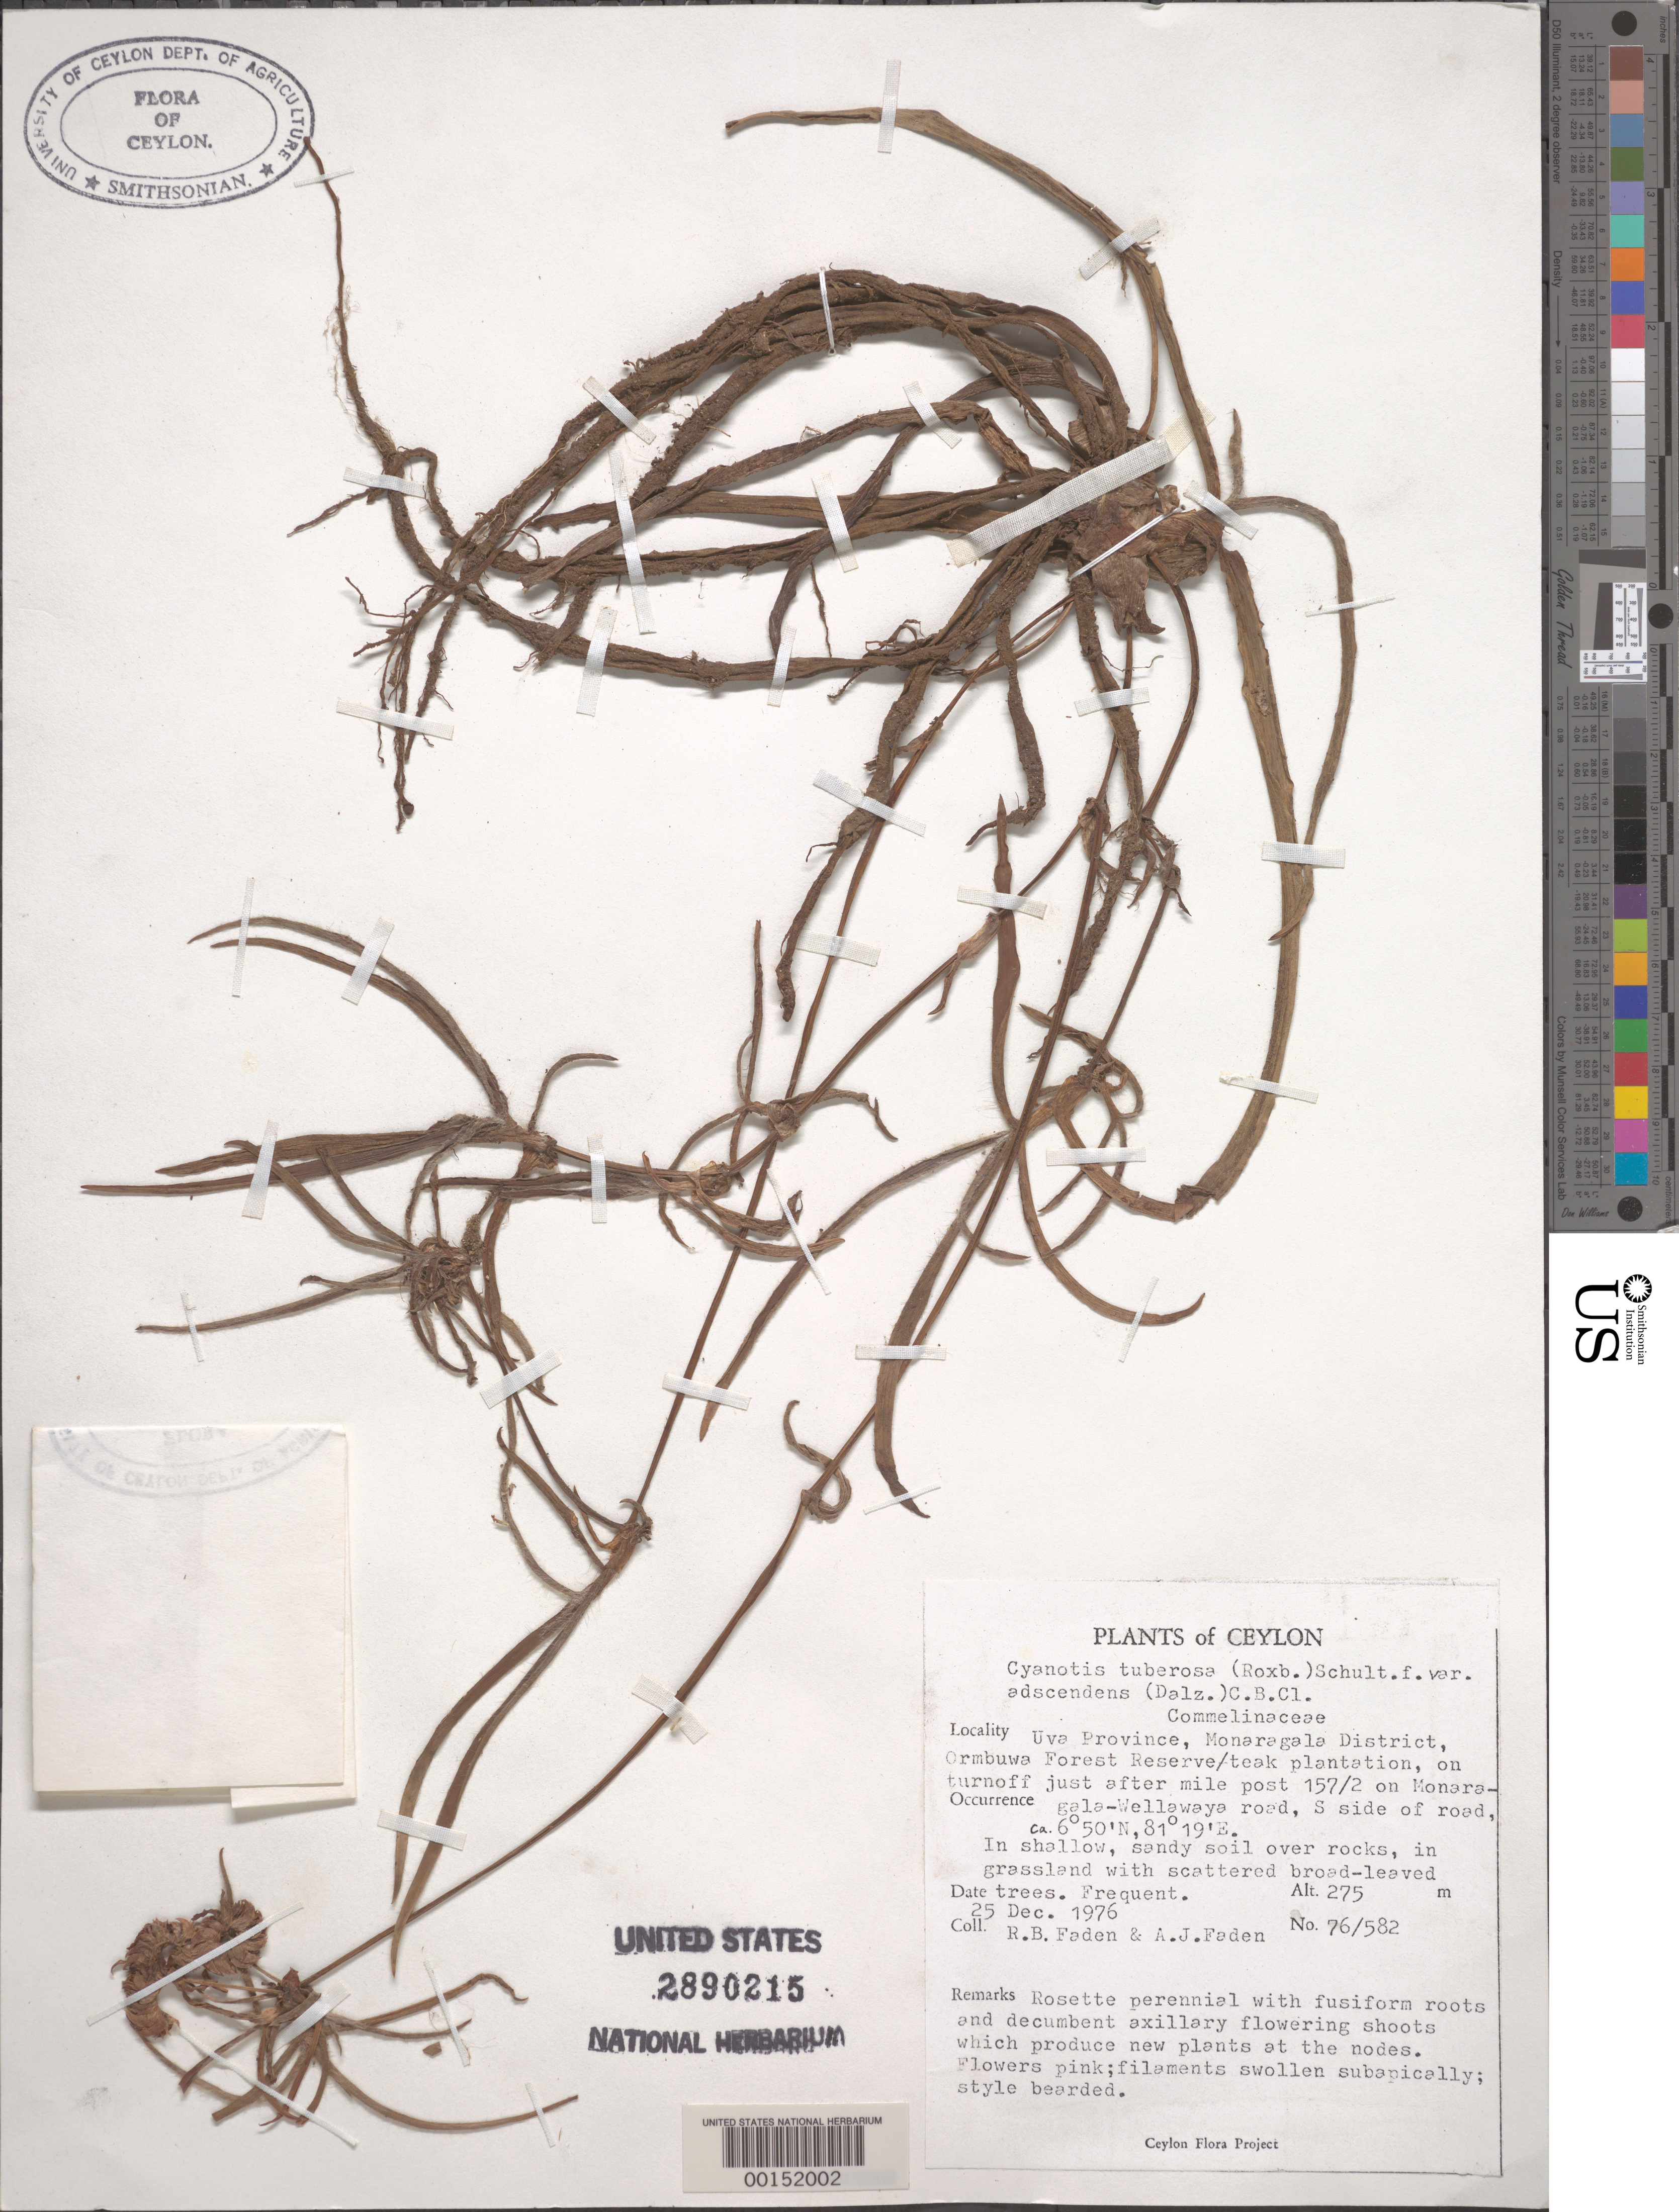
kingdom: Plantae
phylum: Tracheophyta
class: Liliopsida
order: Commelinales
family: Commelinaceae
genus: Cyanotis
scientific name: Cyanotis tuberosa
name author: (Roxb.) Schult. & Schult. f.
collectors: R. B. Faden & A. J. Faden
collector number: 76/582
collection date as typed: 25 Dec 1976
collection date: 1976-12-25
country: Sri Lanka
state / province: Uva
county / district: Monaragala Dist.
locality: Ormbuwa forest reserve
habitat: Shallow, sandy soil over rocks; grassland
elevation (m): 275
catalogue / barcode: US 2890215